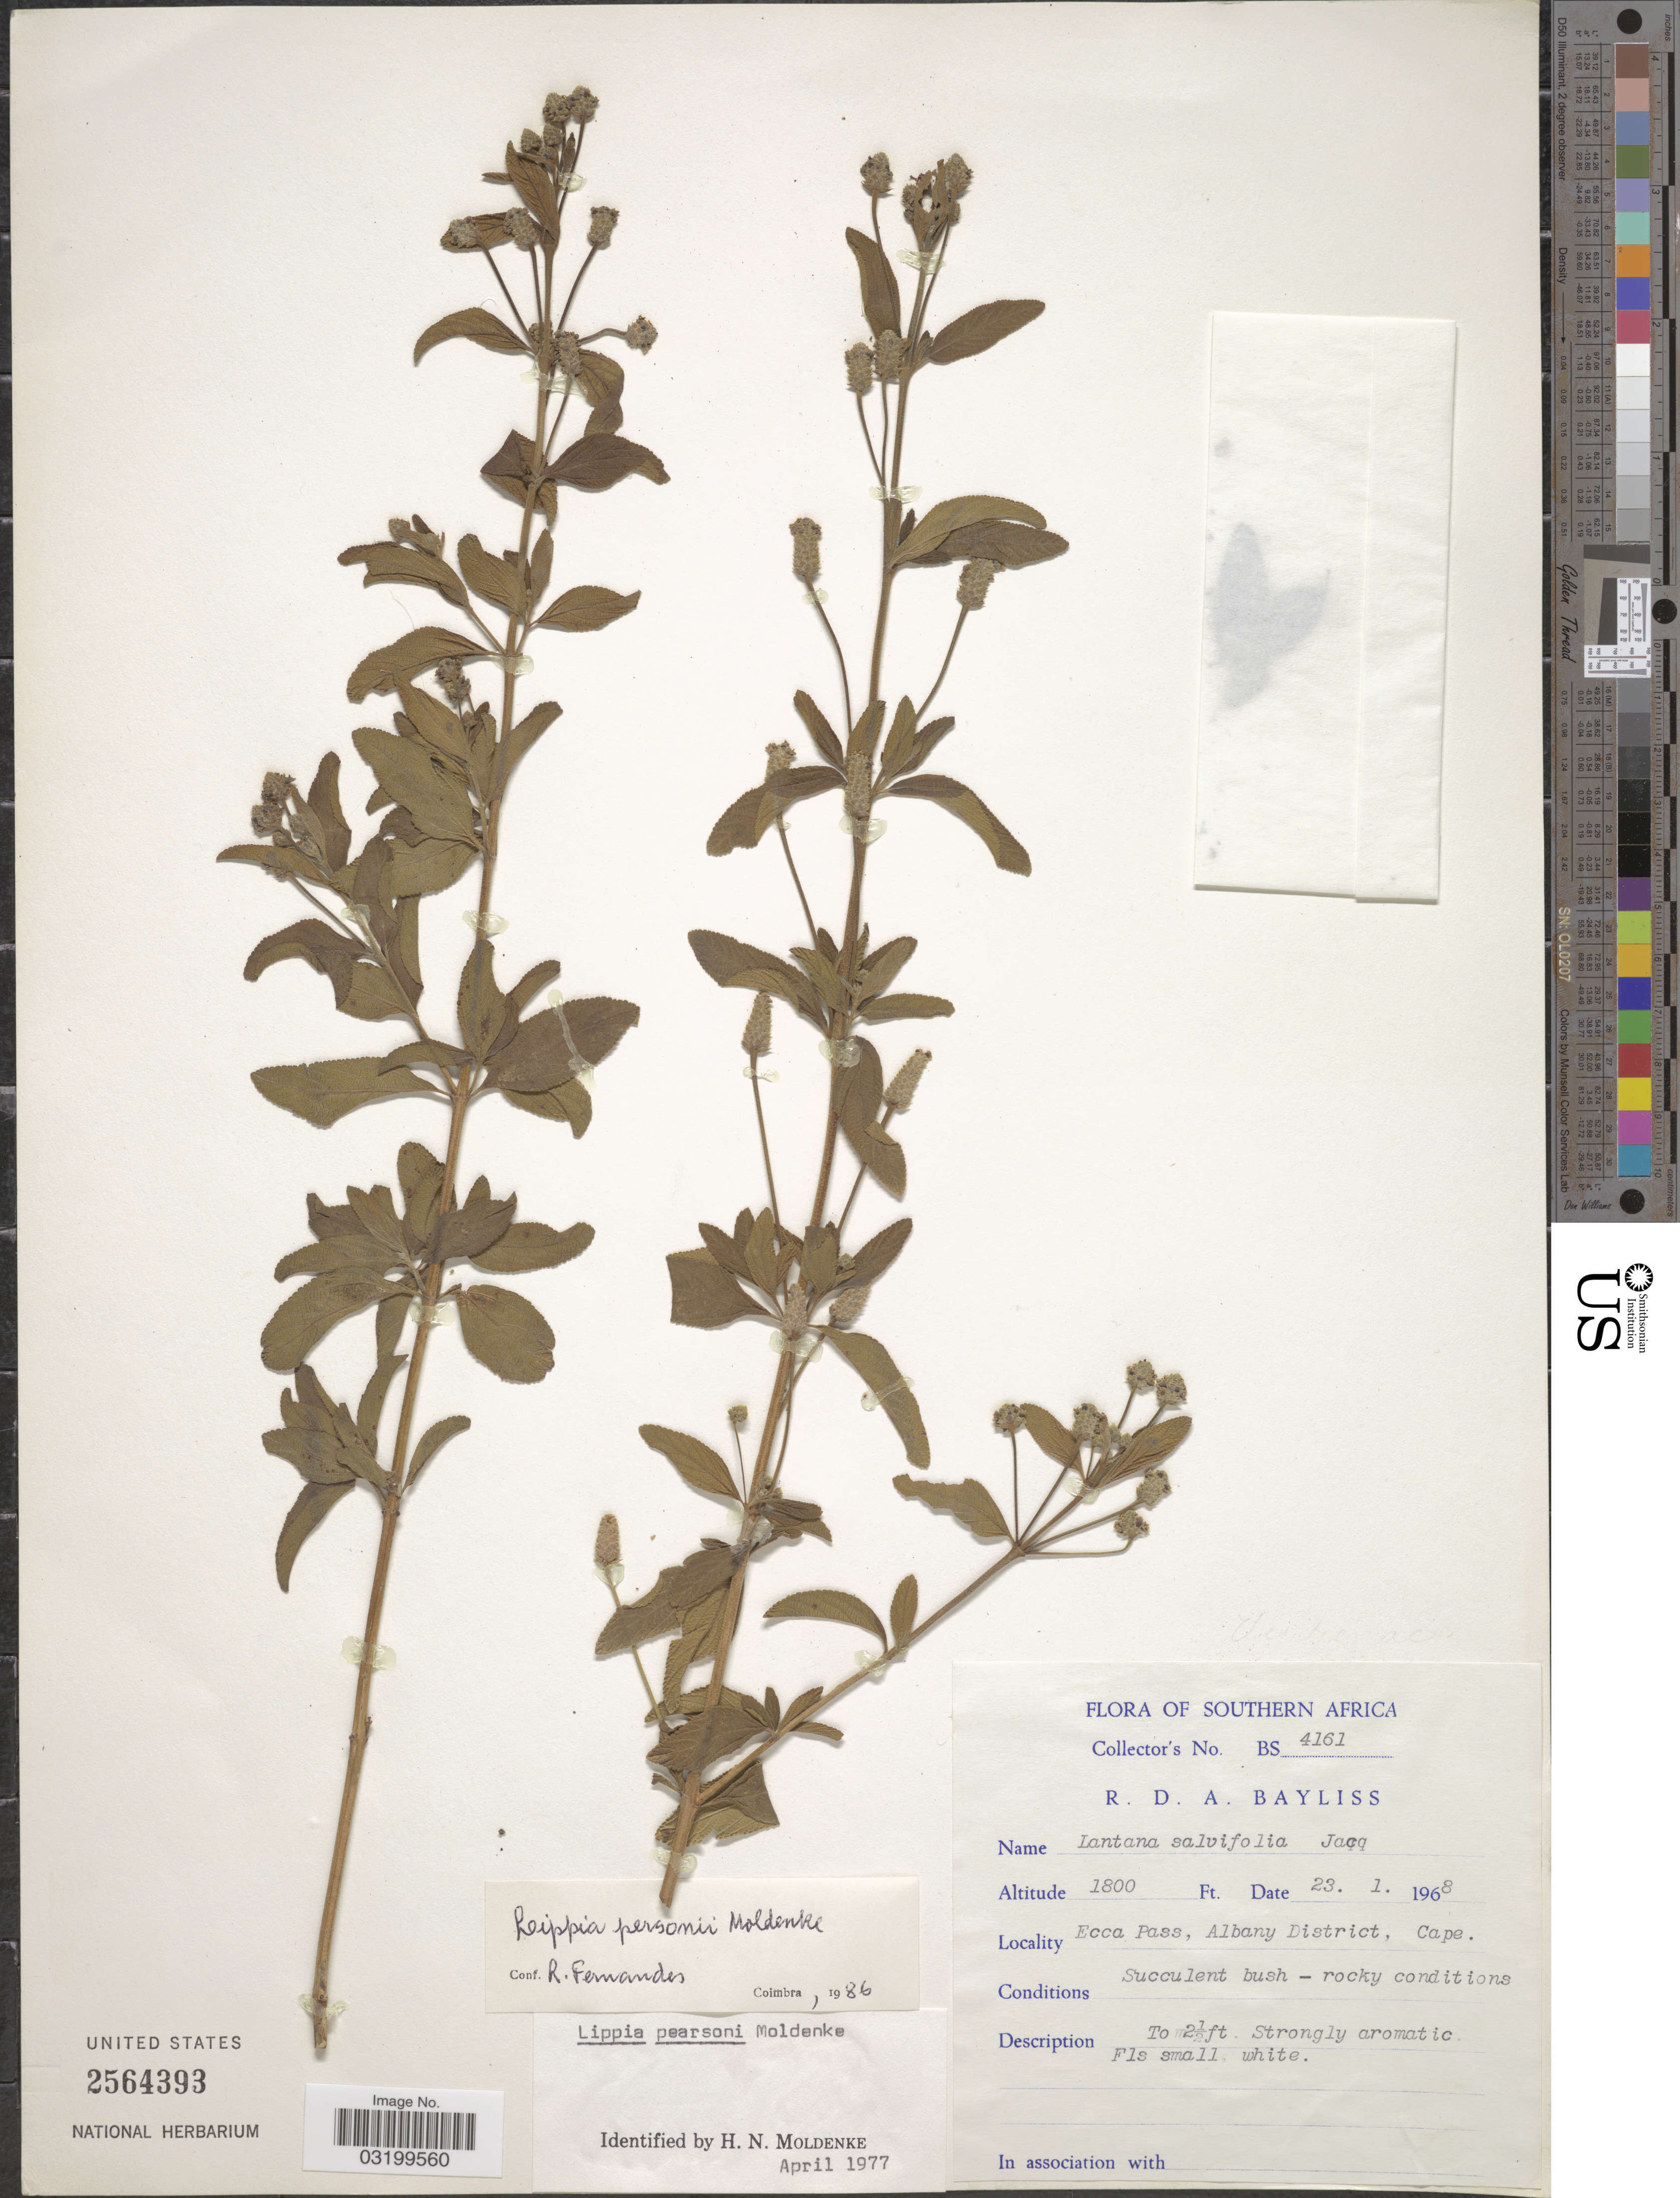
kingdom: Plantae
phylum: Tracheophyta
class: Magnoliopsida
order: Lamiales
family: Verbenaceae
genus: Lippia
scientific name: Lippia pearsonii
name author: Moldenke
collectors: R. Bayliss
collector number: BS4161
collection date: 1968-01-23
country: South Africa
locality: Southern Africa. Ecca Pass, Albany District, Cape.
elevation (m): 549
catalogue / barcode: US 2564393